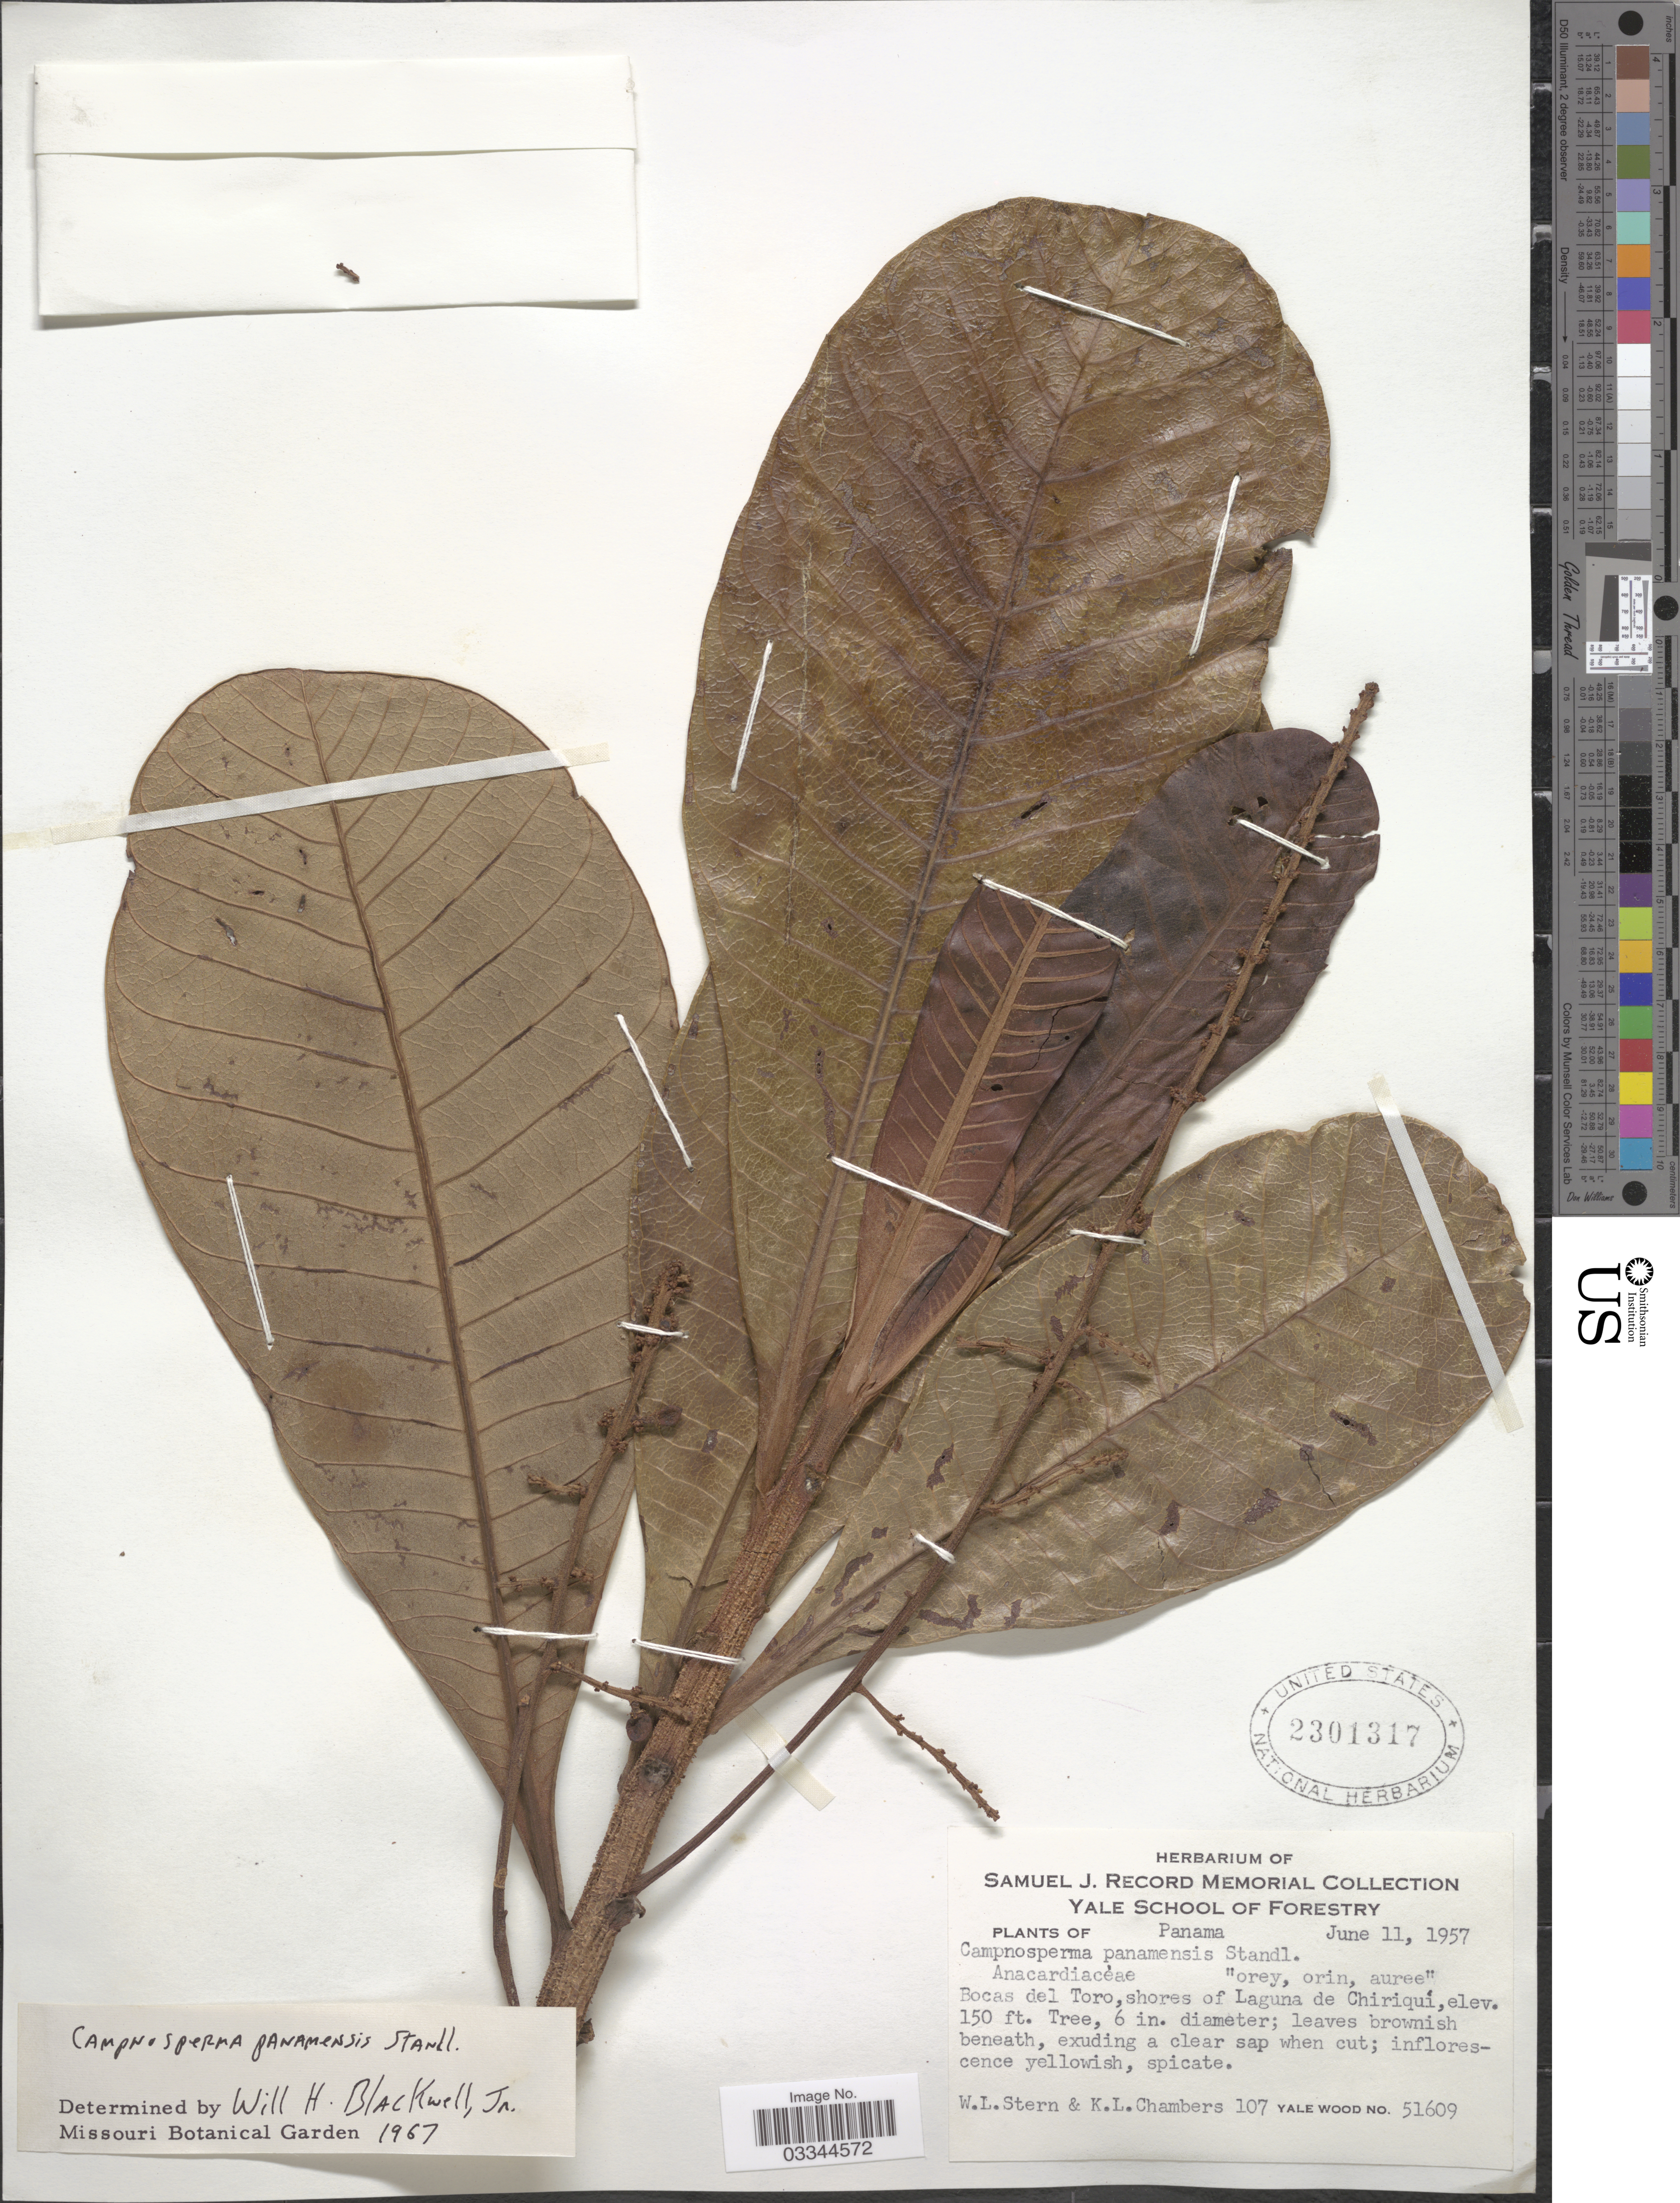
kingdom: Plantae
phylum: Tracheophyta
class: Magnoliopsida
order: Sapindales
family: Anacardiaceae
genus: Campnosperma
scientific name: Campnosperma panamense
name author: Standl.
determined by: Mitchell, John D.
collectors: W. L. Stern & K. Chambers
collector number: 107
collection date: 1957-06-11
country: Panama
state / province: Bocas del Toro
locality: Shores of Laguna de Chiriquí.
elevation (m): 46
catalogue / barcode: US 2301317